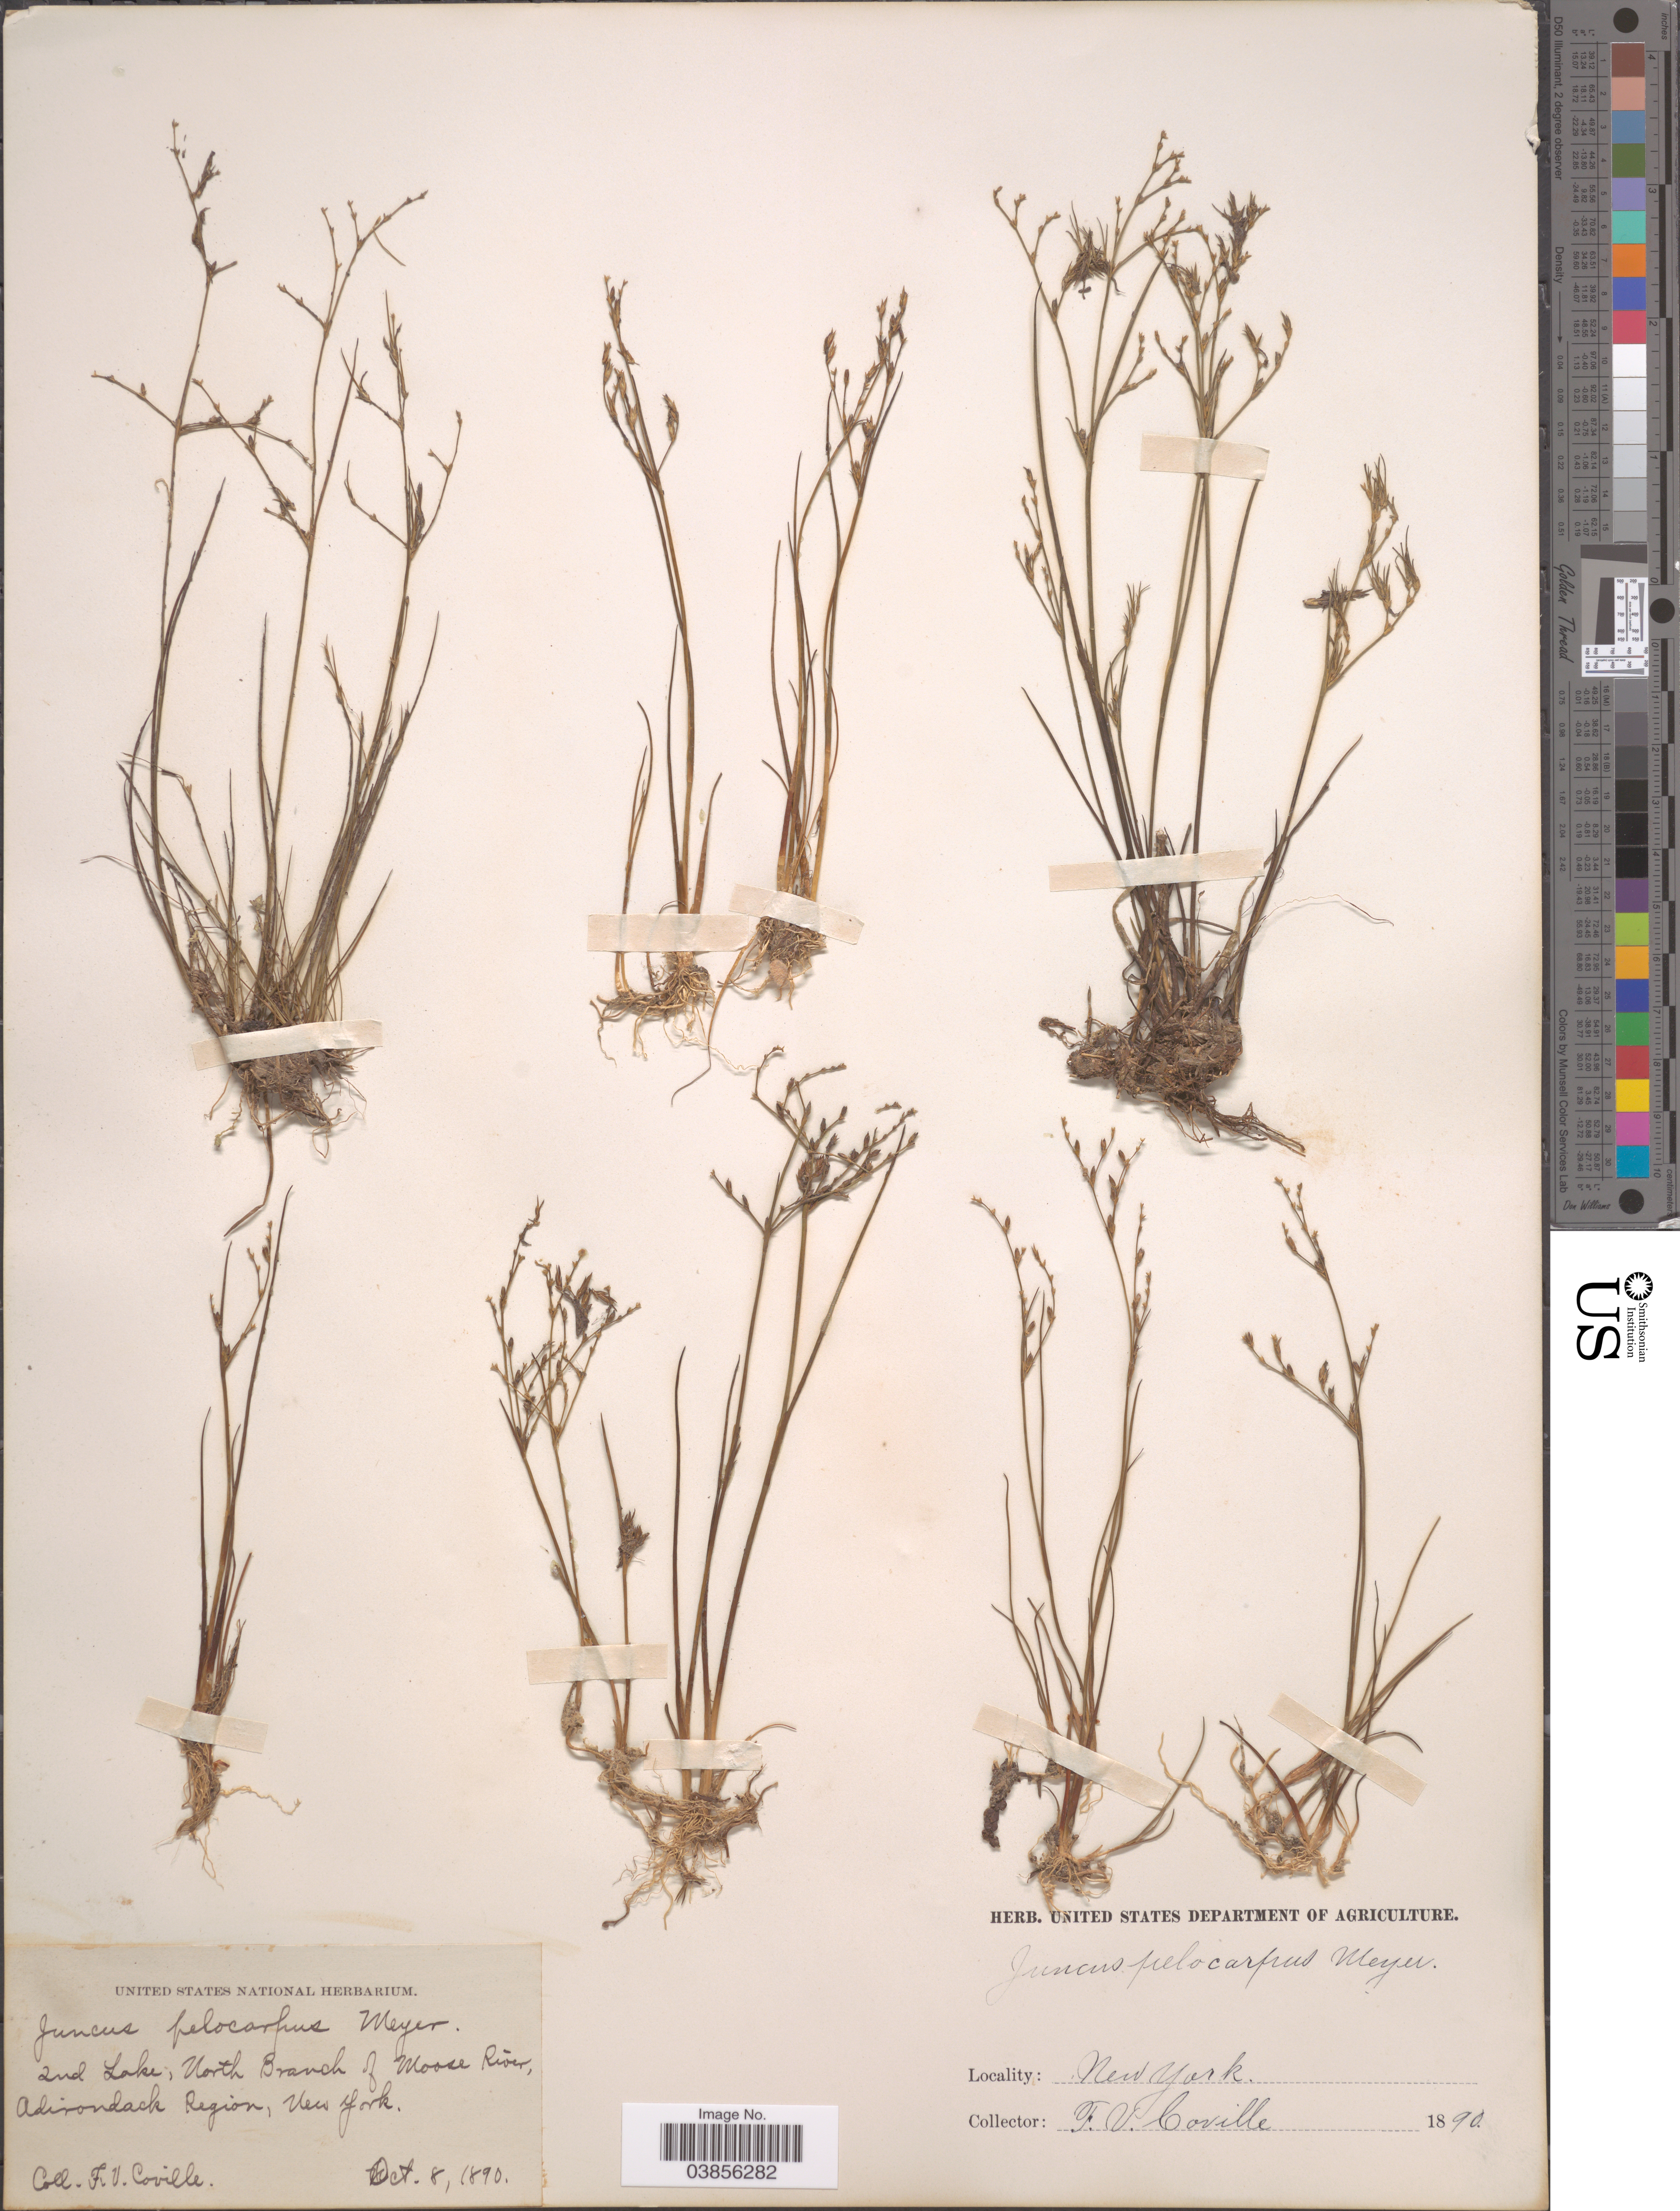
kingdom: Plantae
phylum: Tracheophyta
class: Liliopsida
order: Poales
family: Juncaceae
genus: Juncus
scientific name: Juncus pelocarpus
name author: E. Mey.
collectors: F. V. Coville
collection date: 1890-10-08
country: United States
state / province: New York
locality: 2nd Lake; North Branch of Moose River, Adirondack Region.